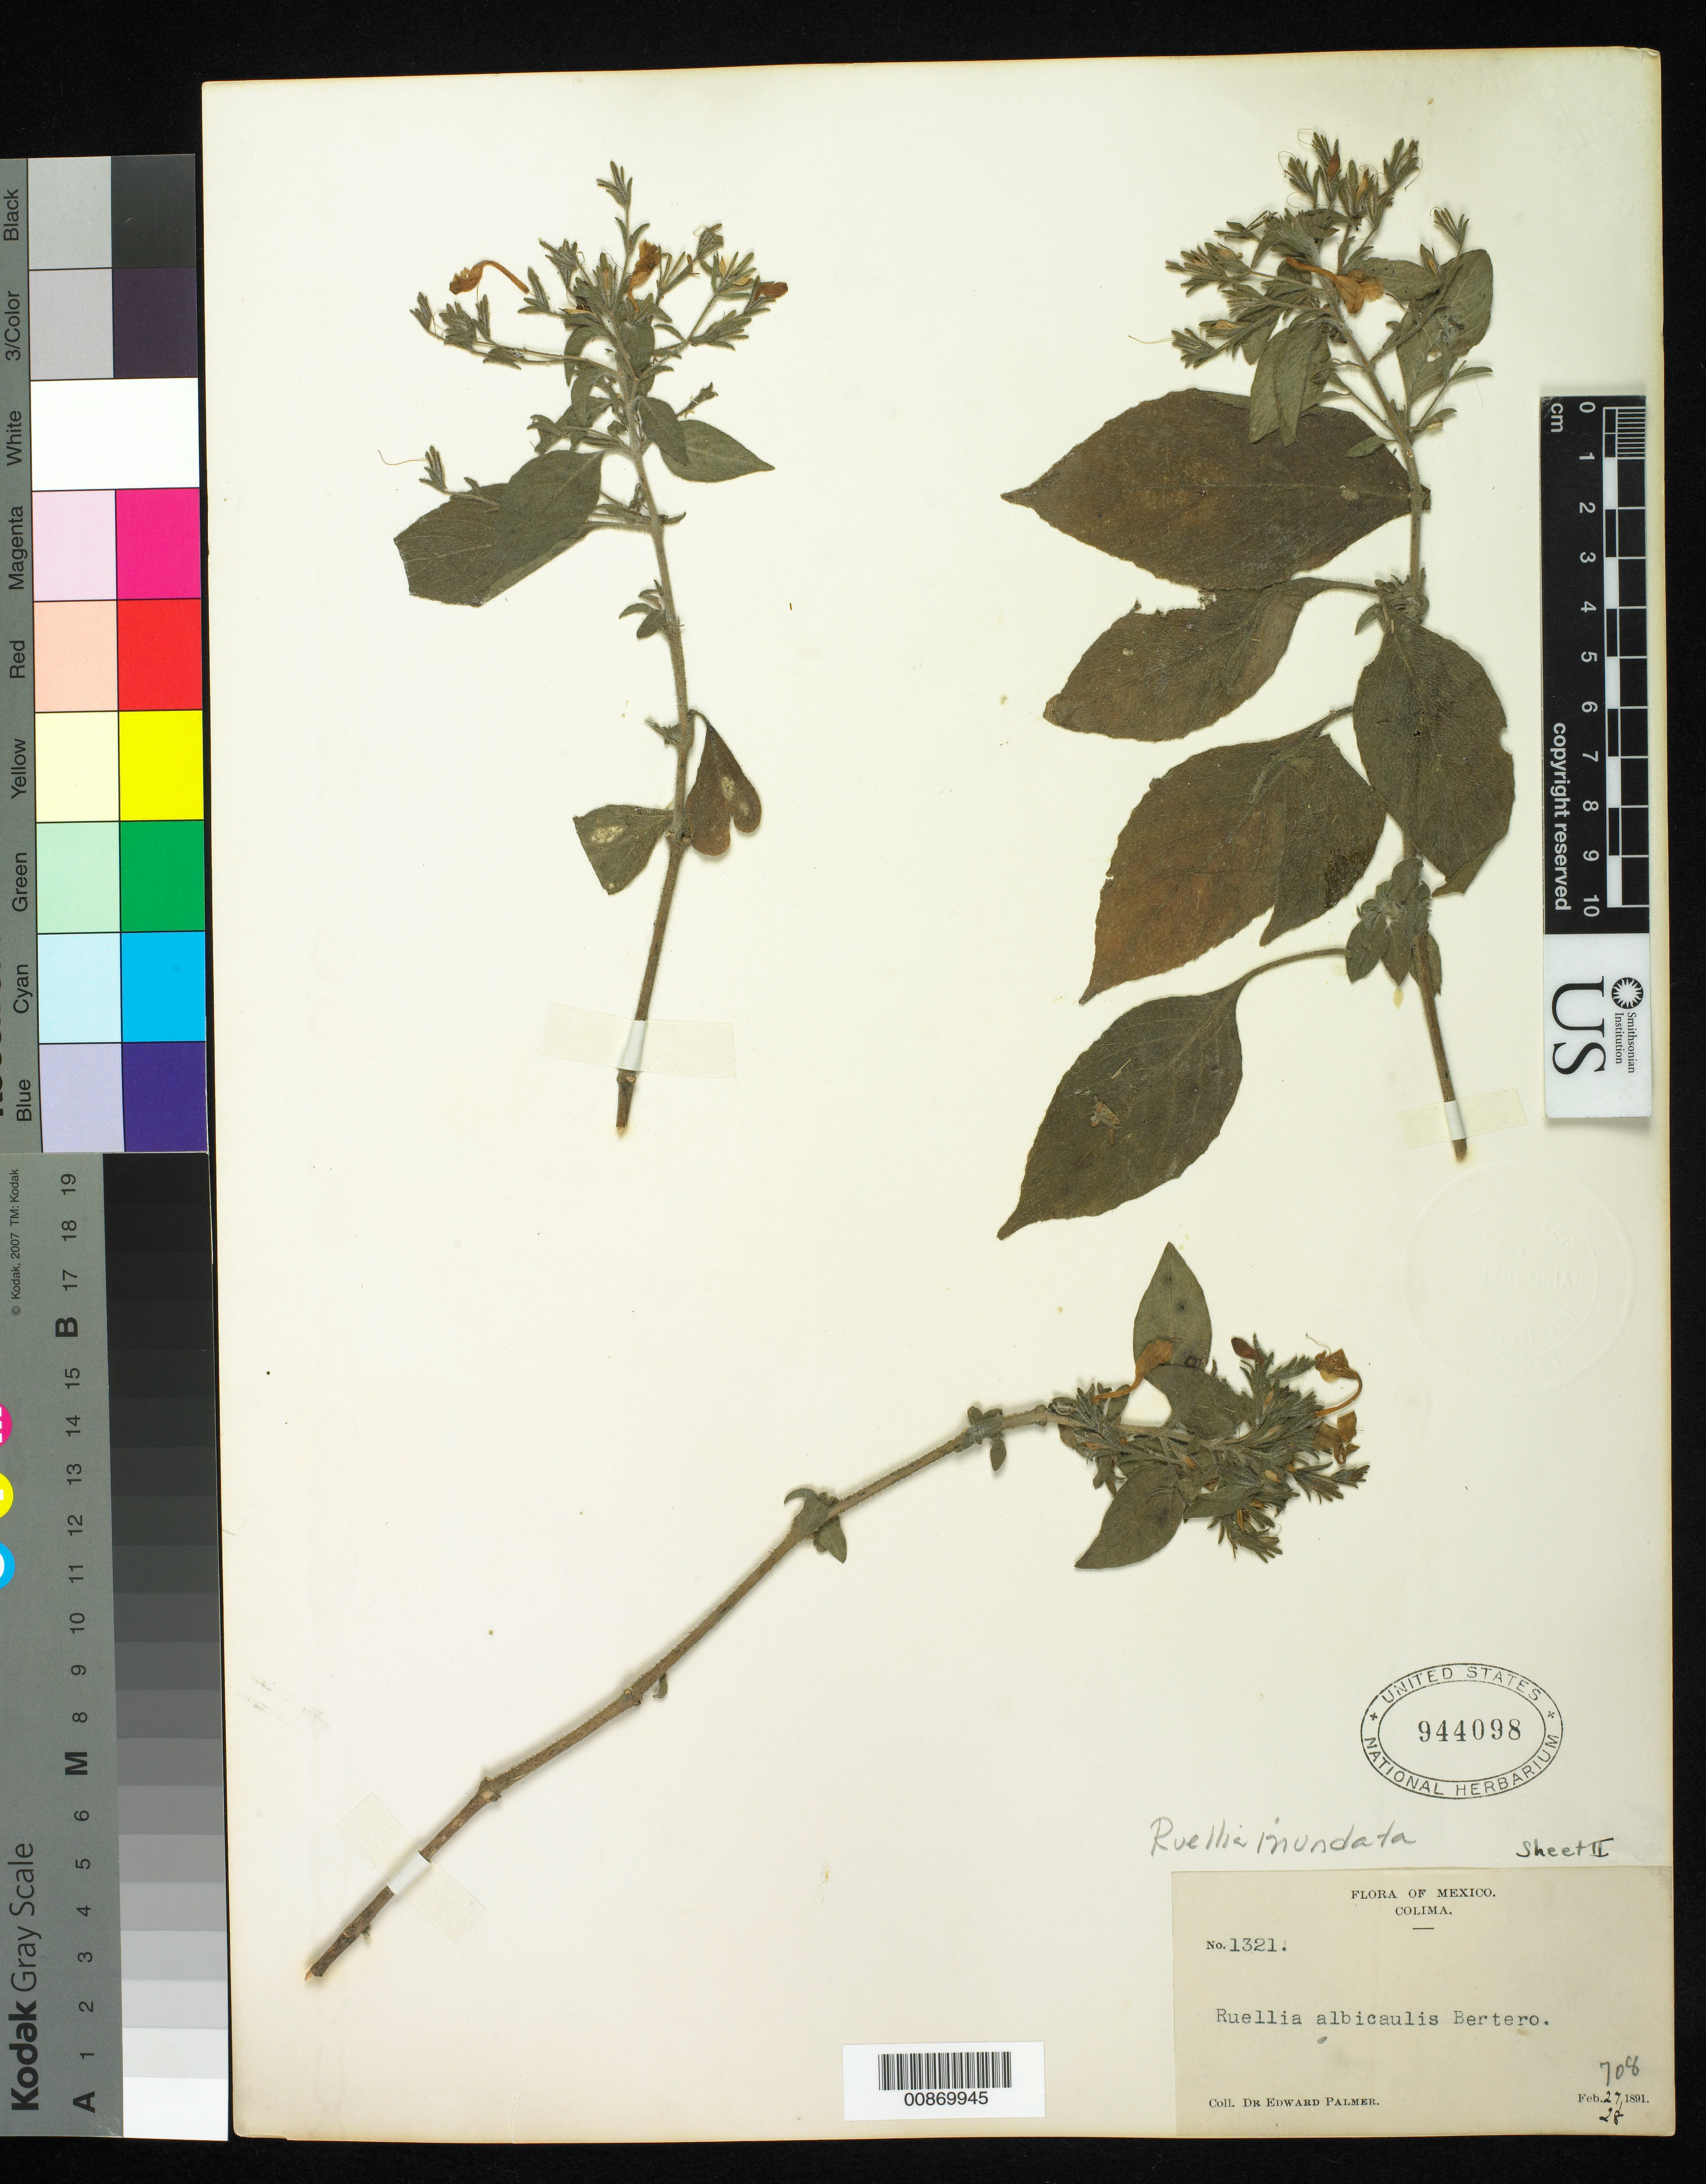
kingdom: Plantae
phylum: Tracheophyta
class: Magnoliopsida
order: Lamiales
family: Acanthaceae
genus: Ruellia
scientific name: Ruellia inundata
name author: Kunth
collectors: E. Palmer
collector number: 1321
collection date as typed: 27 Feb 1891 to 28 Feb 1891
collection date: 1891-02-27/1891-02-28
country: Mexico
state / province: Colima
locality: Colima.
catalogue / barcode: US 944098